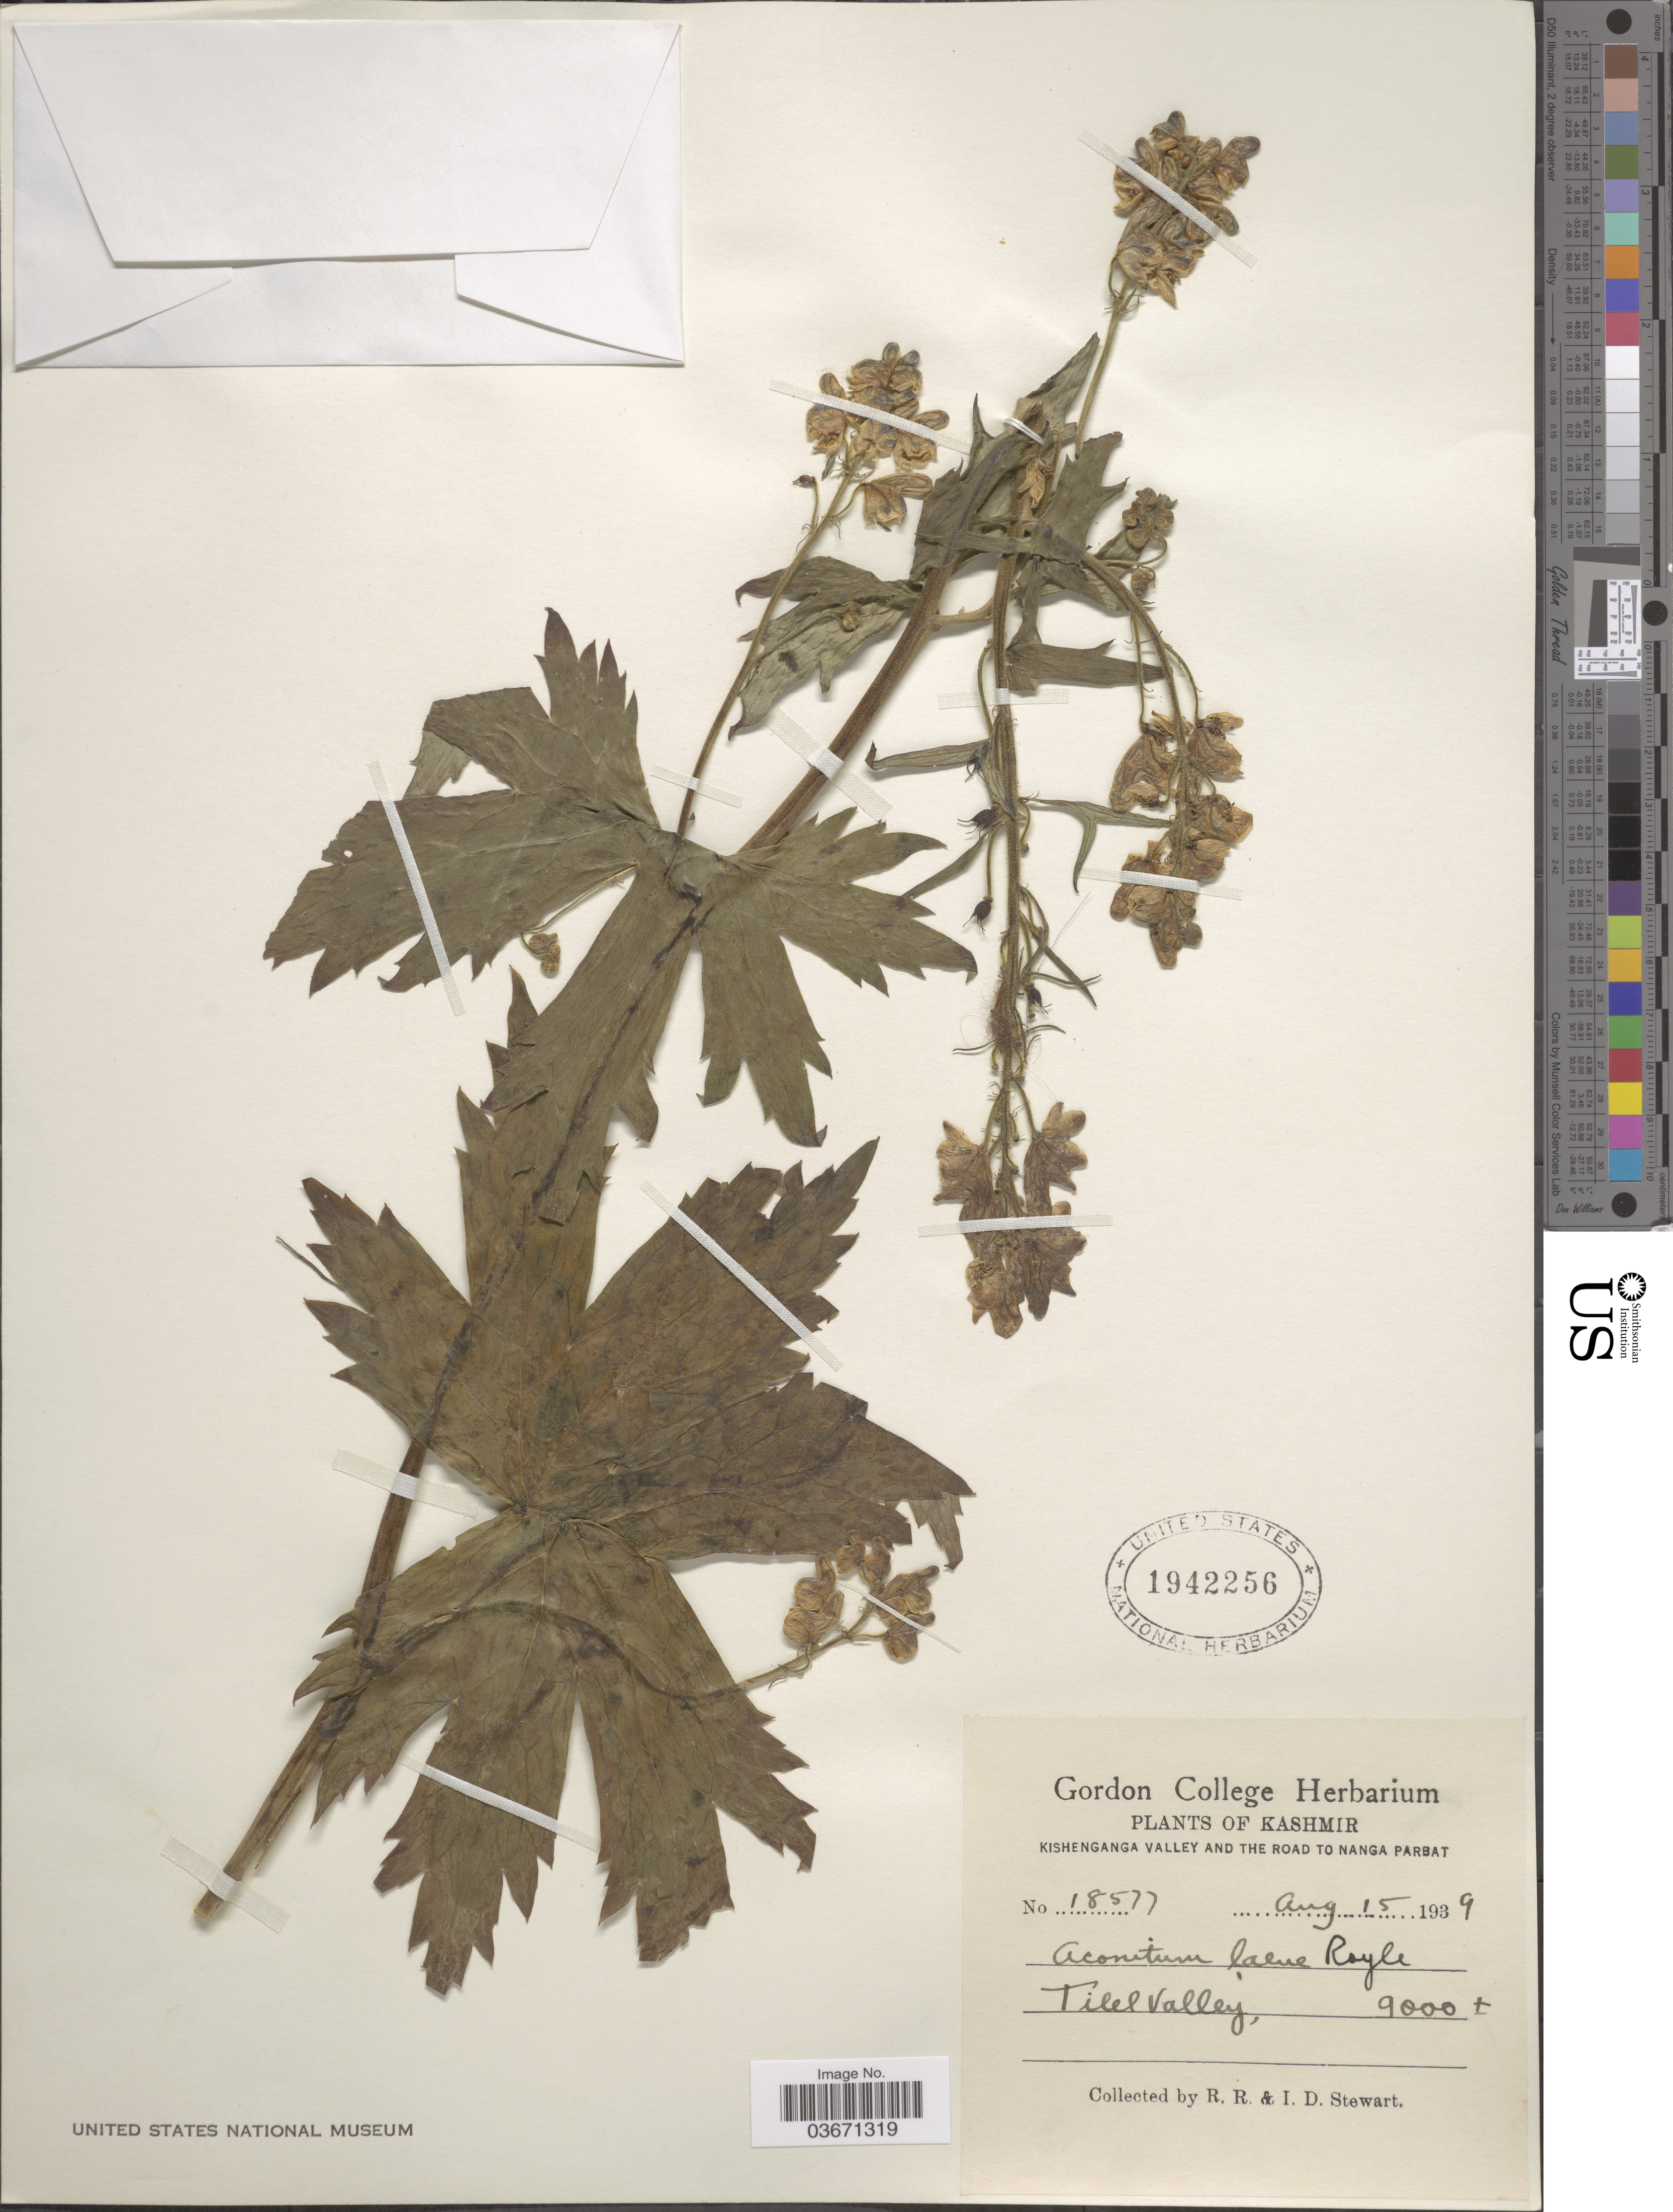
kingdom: Plantae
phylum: Tracheophyta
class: Magnoliopsida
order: Ranunculales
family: Ranunculaceae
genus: Aconitum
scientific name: Aconitum laeve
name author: Royle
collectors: R. Stewart & I. Stewart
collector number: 18577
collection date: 1939-08-15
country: India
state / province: Jammu and Kashmir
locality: Kashmir. Kishenganga Valley and the road to Nanga Parbat. Tilel Valley.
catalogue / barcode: US 1942256